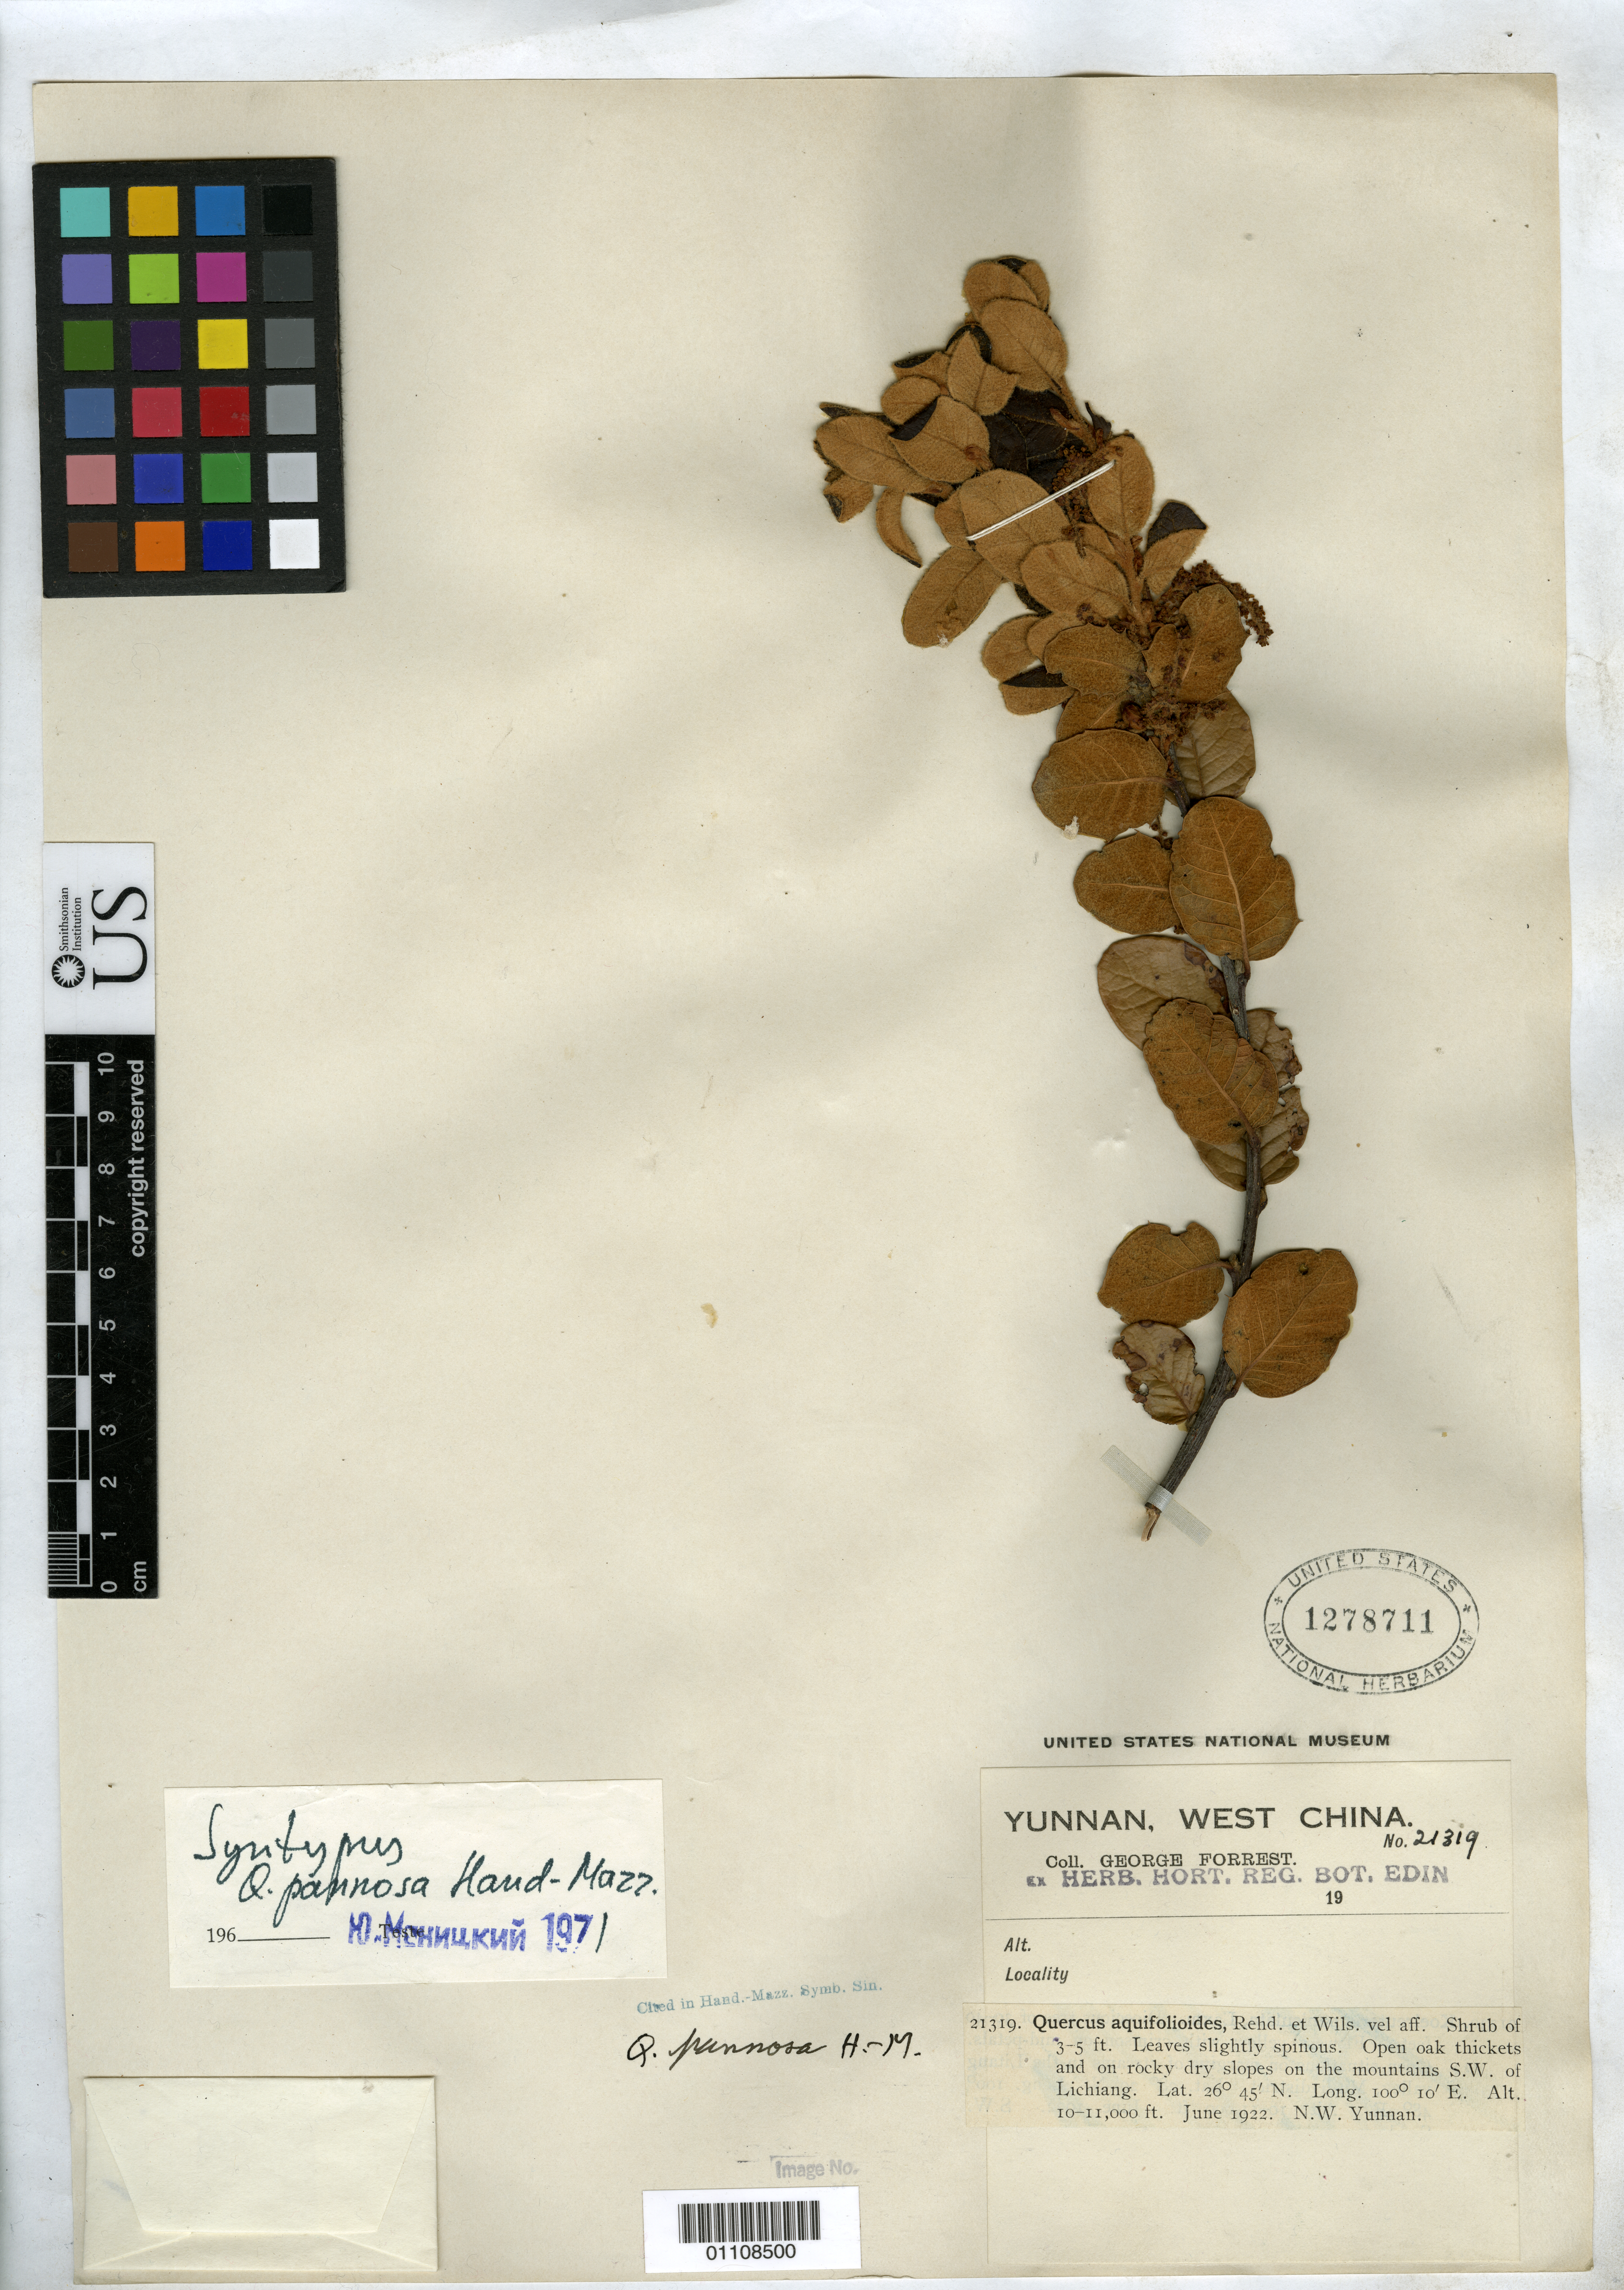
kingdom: Plantae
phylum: Tracheophyta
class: Magnoliopsida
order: Fagales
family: Fagaceae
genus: Quercus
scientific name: Quercus pannosa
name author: Hand.-Mazz.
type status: Syntype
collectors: G. Forrest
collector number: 21319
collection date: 1922-06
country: China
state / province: Yunnan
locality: S. W. of Lichiang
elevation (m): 3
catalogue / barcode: US 1278711